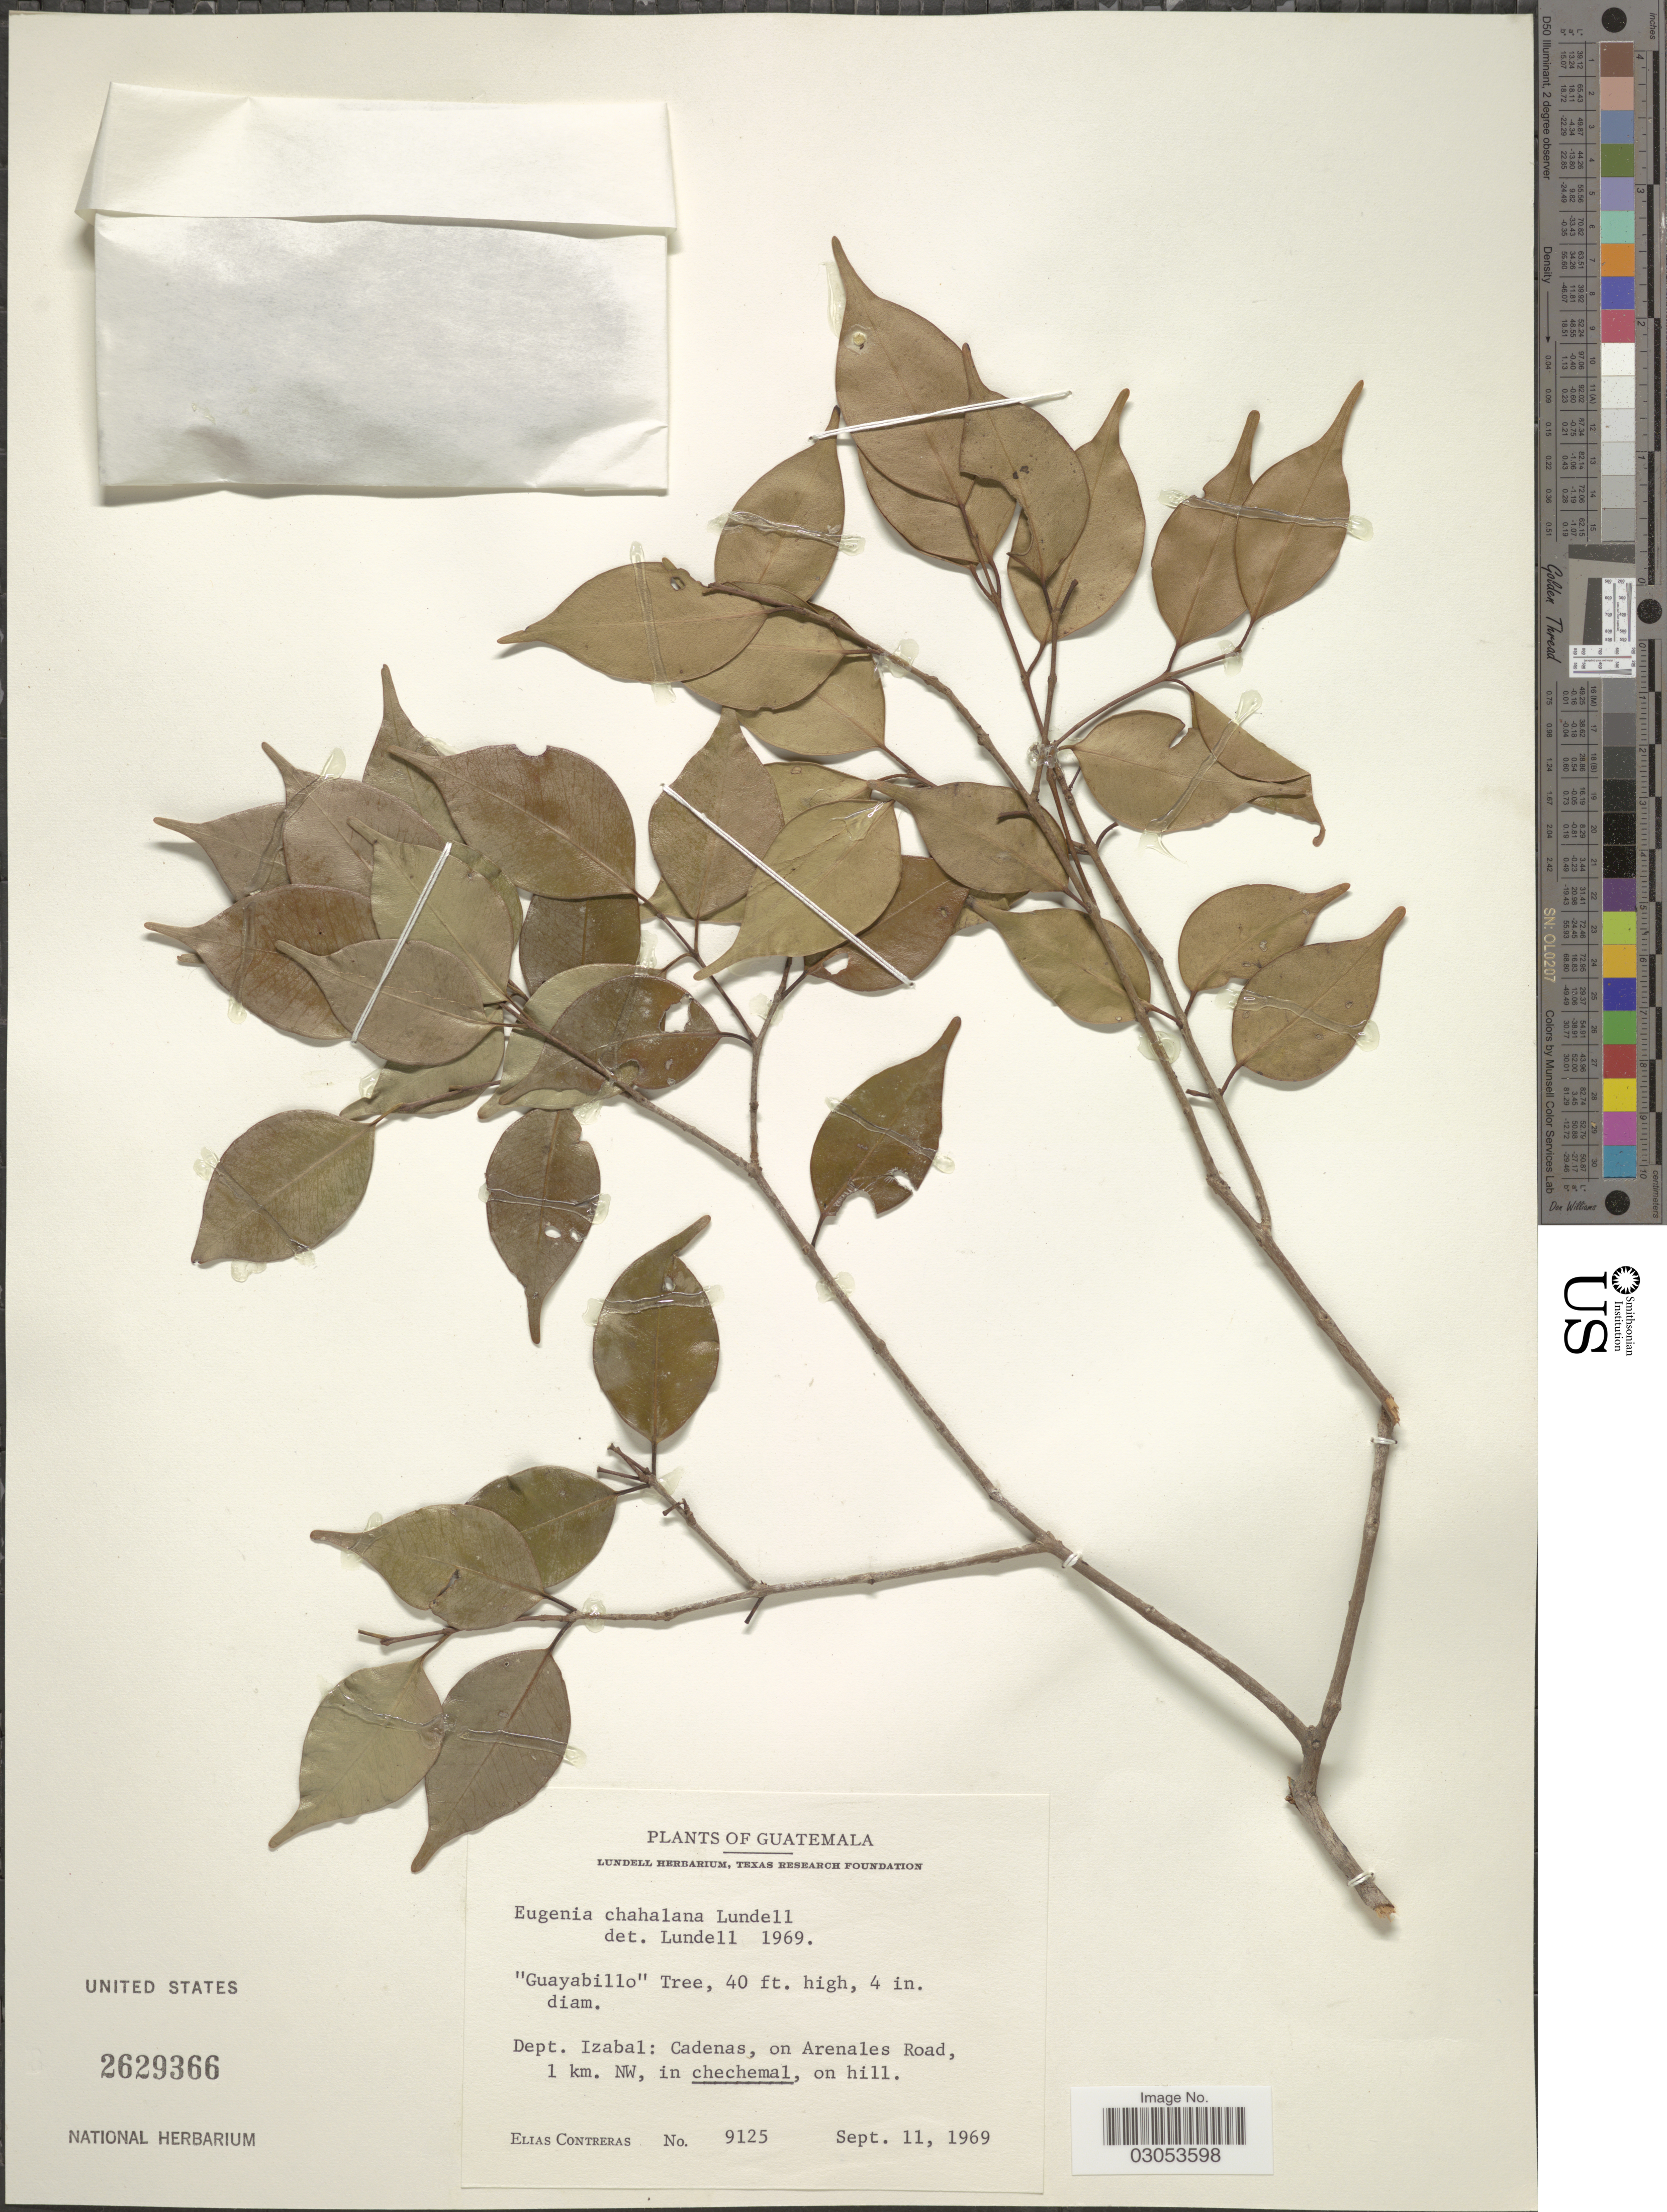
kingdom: Plantae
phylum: Tracheophyta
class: Magnoliopsida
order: Myrtales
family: Myrtaceae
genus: Eugenia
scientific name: Eugenia chahalana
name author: Lundell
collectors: E. Contreras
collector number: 9125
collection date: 1969-09-11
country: Guatemala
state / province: Izabal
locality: Dept. Izabal: Cadenas, on Arenales Road, 1 km. NW, in chechemal, on hill.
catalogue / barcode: US 2629366